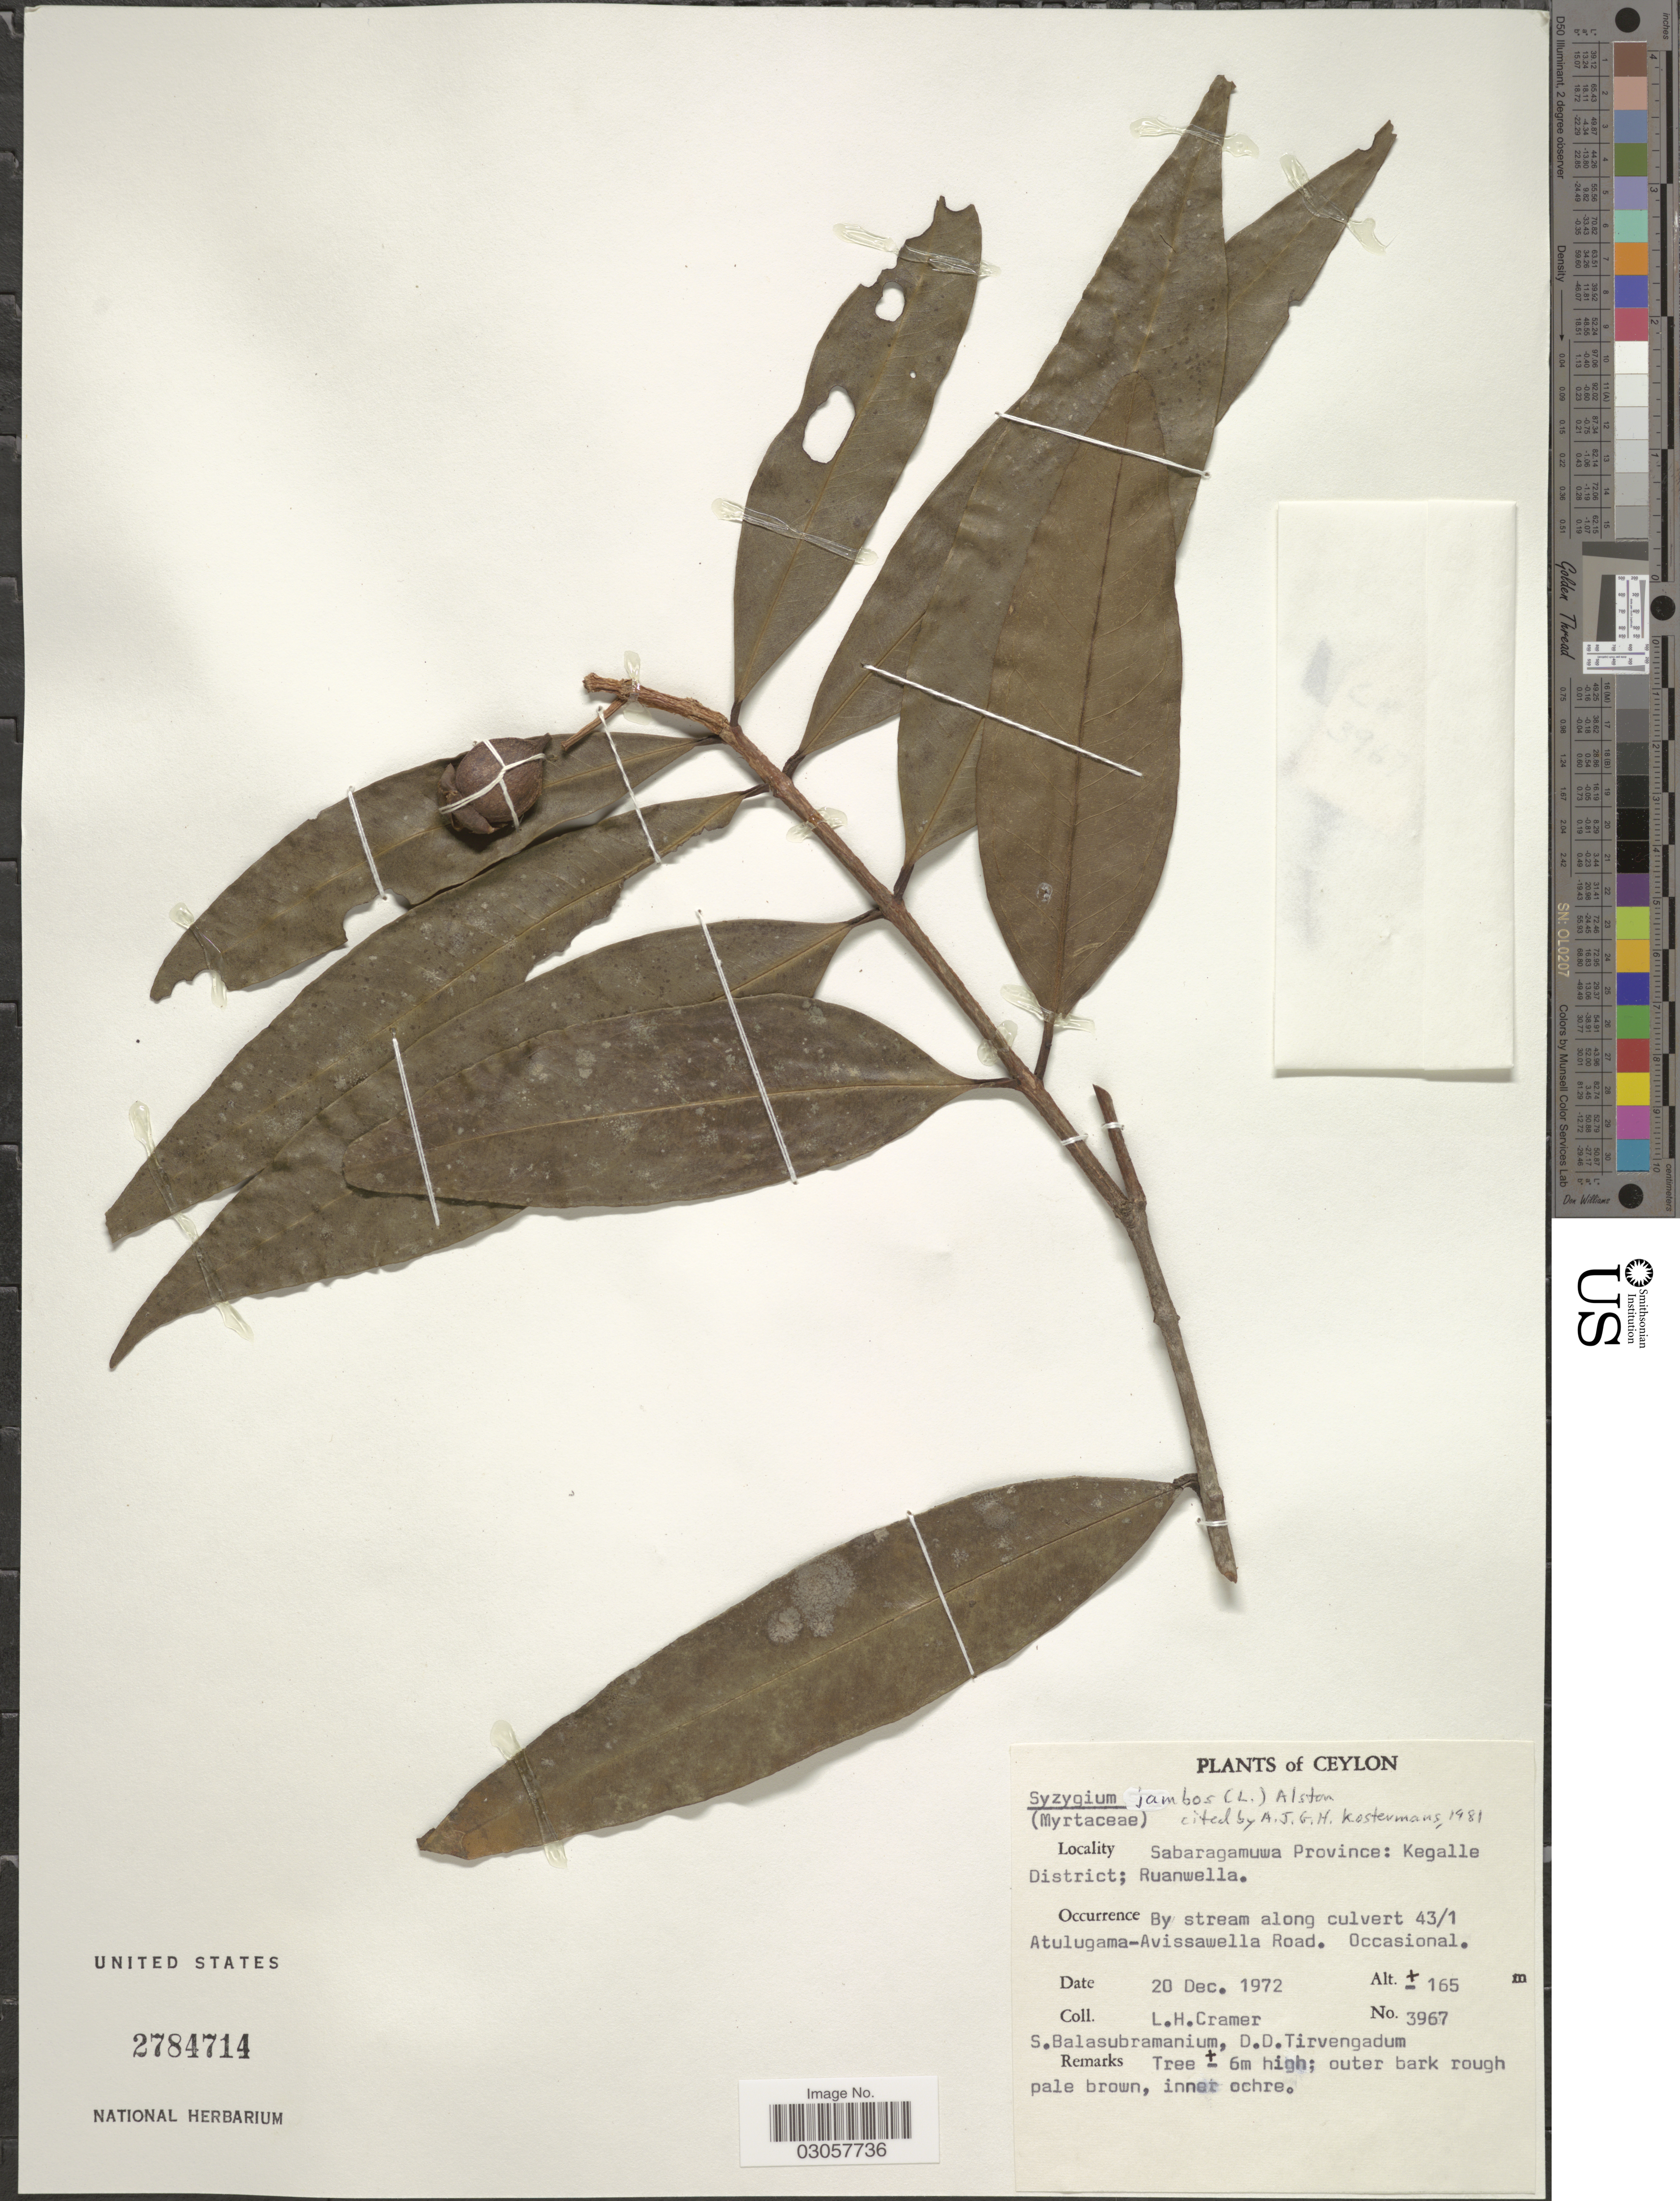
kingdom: Plantae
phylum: Tracheophyta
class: Magnoliopsida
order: Myrtales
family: Myrtaceae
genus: Syzygium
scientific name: Syzygium jambos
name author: (L.) Alston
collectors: L. H. Cramer, S. Balasubramanium & D. Tirvengadum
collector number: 3967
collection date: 1972-12-20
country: Sri Lanka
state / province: Sabaragamuwa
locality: Ceylon. Kegalle District; Ruanwella. By stream along culvert 43/1 Atulugama-Avissawella Road.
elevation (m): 165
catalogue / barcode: US 2784714